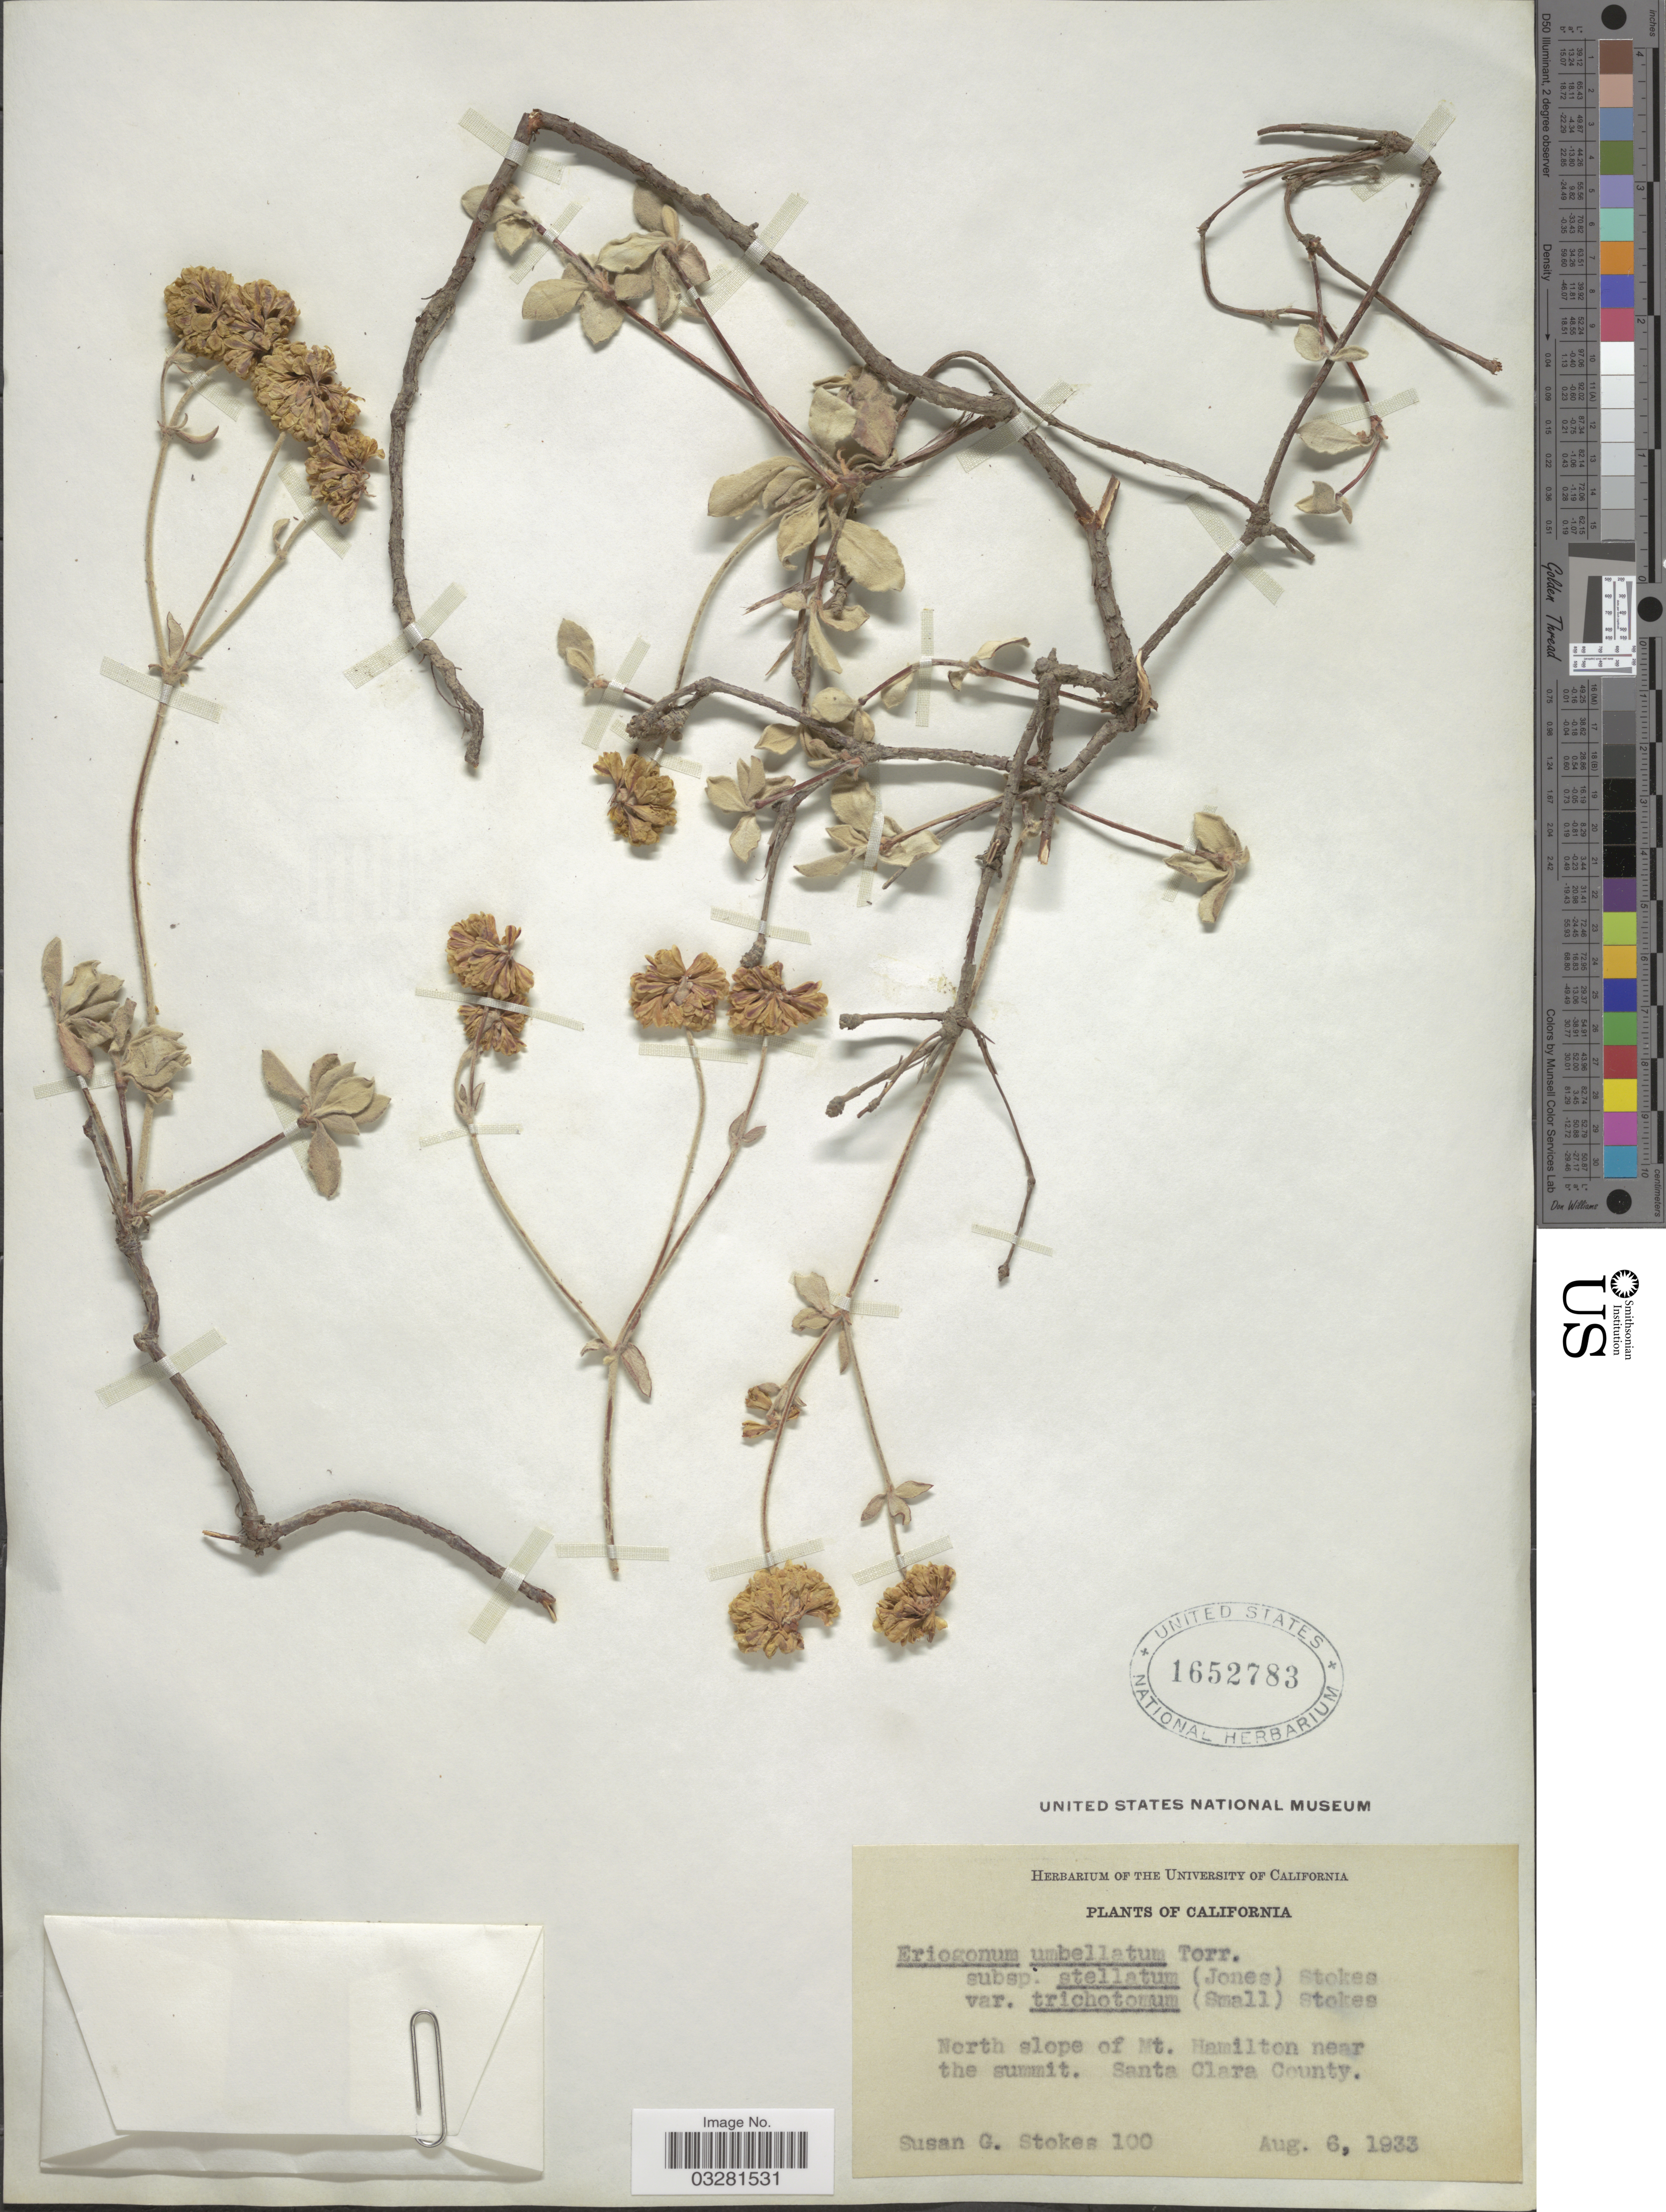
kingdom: Plantae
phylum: Tracheophyta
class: Magnoliopsida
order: Caryophyllales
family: Polygonaceae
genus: Eriogonum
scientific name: Eriogonum umbellatum var. bahiiforme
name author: (Torr. & A. Gray) Jeps.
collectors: S. G. Stokes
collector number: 100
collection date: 1933-08-06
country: United States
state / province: California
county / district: Santa Clara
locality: North slope of Mt. Hamilton near the summit. Santa Clara County.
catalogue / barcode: US 1652783